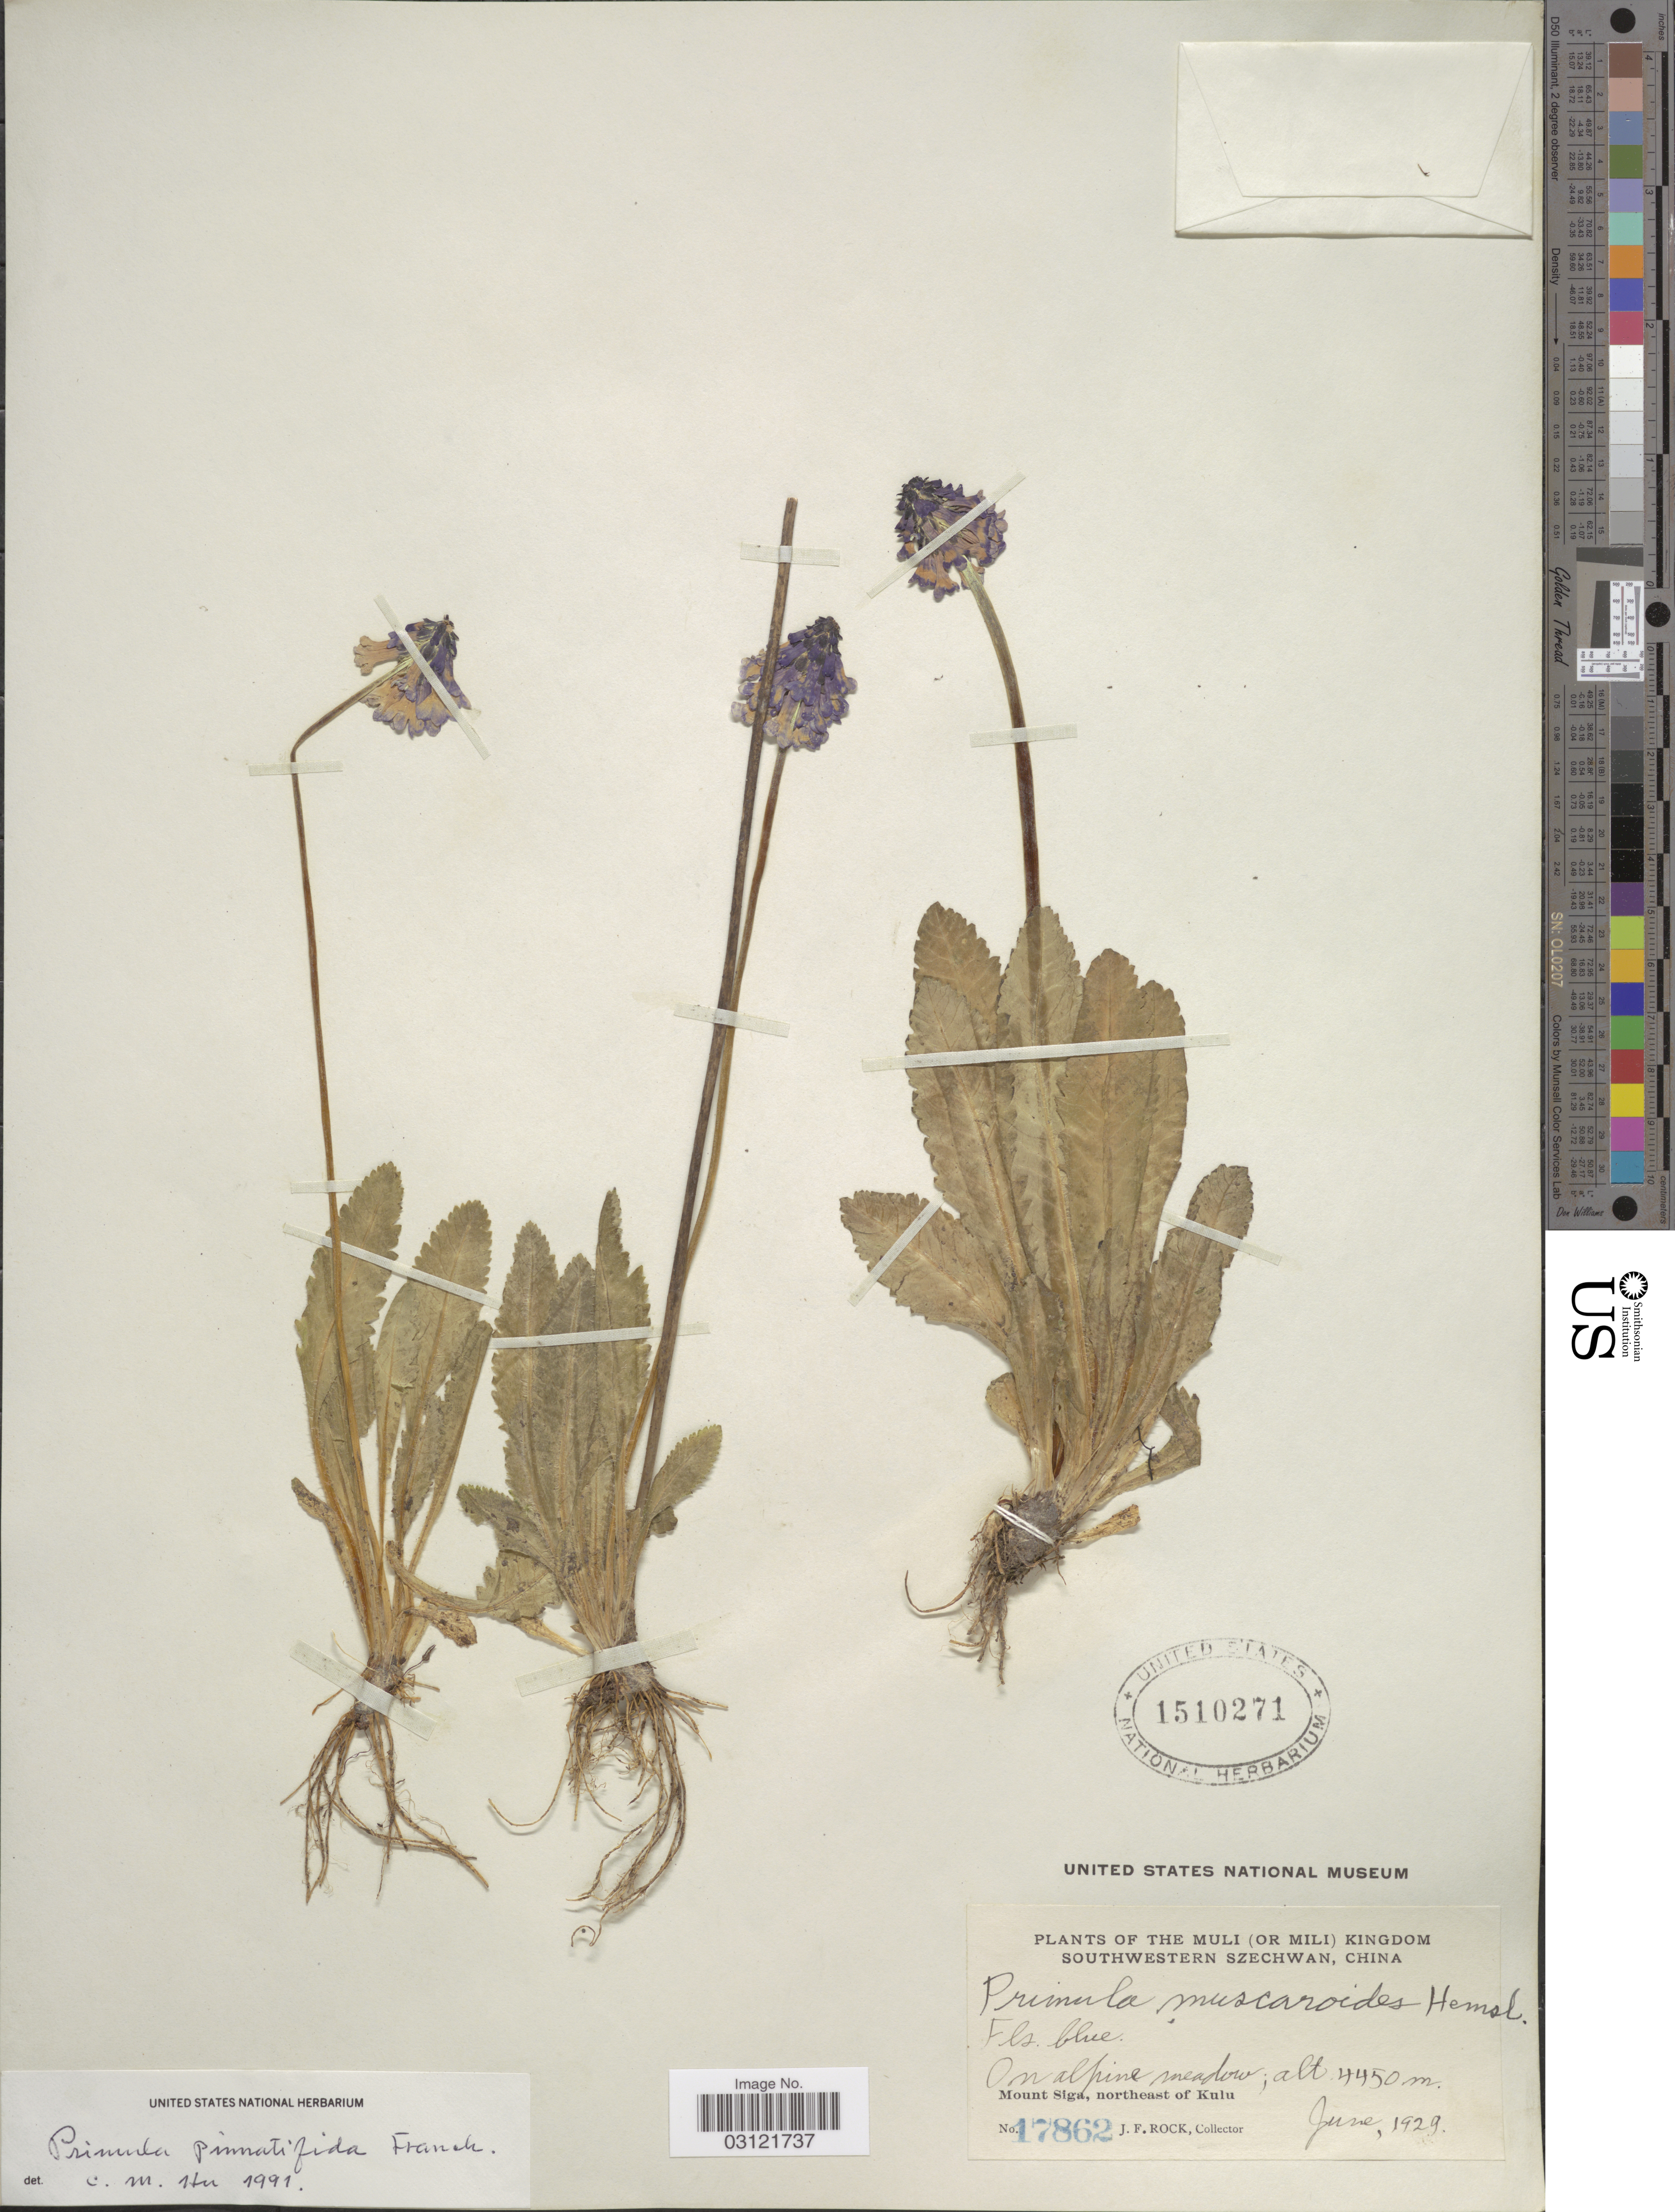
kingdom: Plantae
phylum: Tracheophyta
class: Magnoliopsida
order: Ericales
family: Primulaceae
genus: Primula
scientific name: Primula pinnatifida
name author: Franch.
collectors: J. Rock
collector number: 17862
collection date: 1929-06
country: China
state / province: Sichuan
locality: The Muli (or Mili) Kingdom Southwestern Szechwan, Mount Siga, northeast of Kulu.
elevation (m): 4450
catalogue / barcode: US 1510271